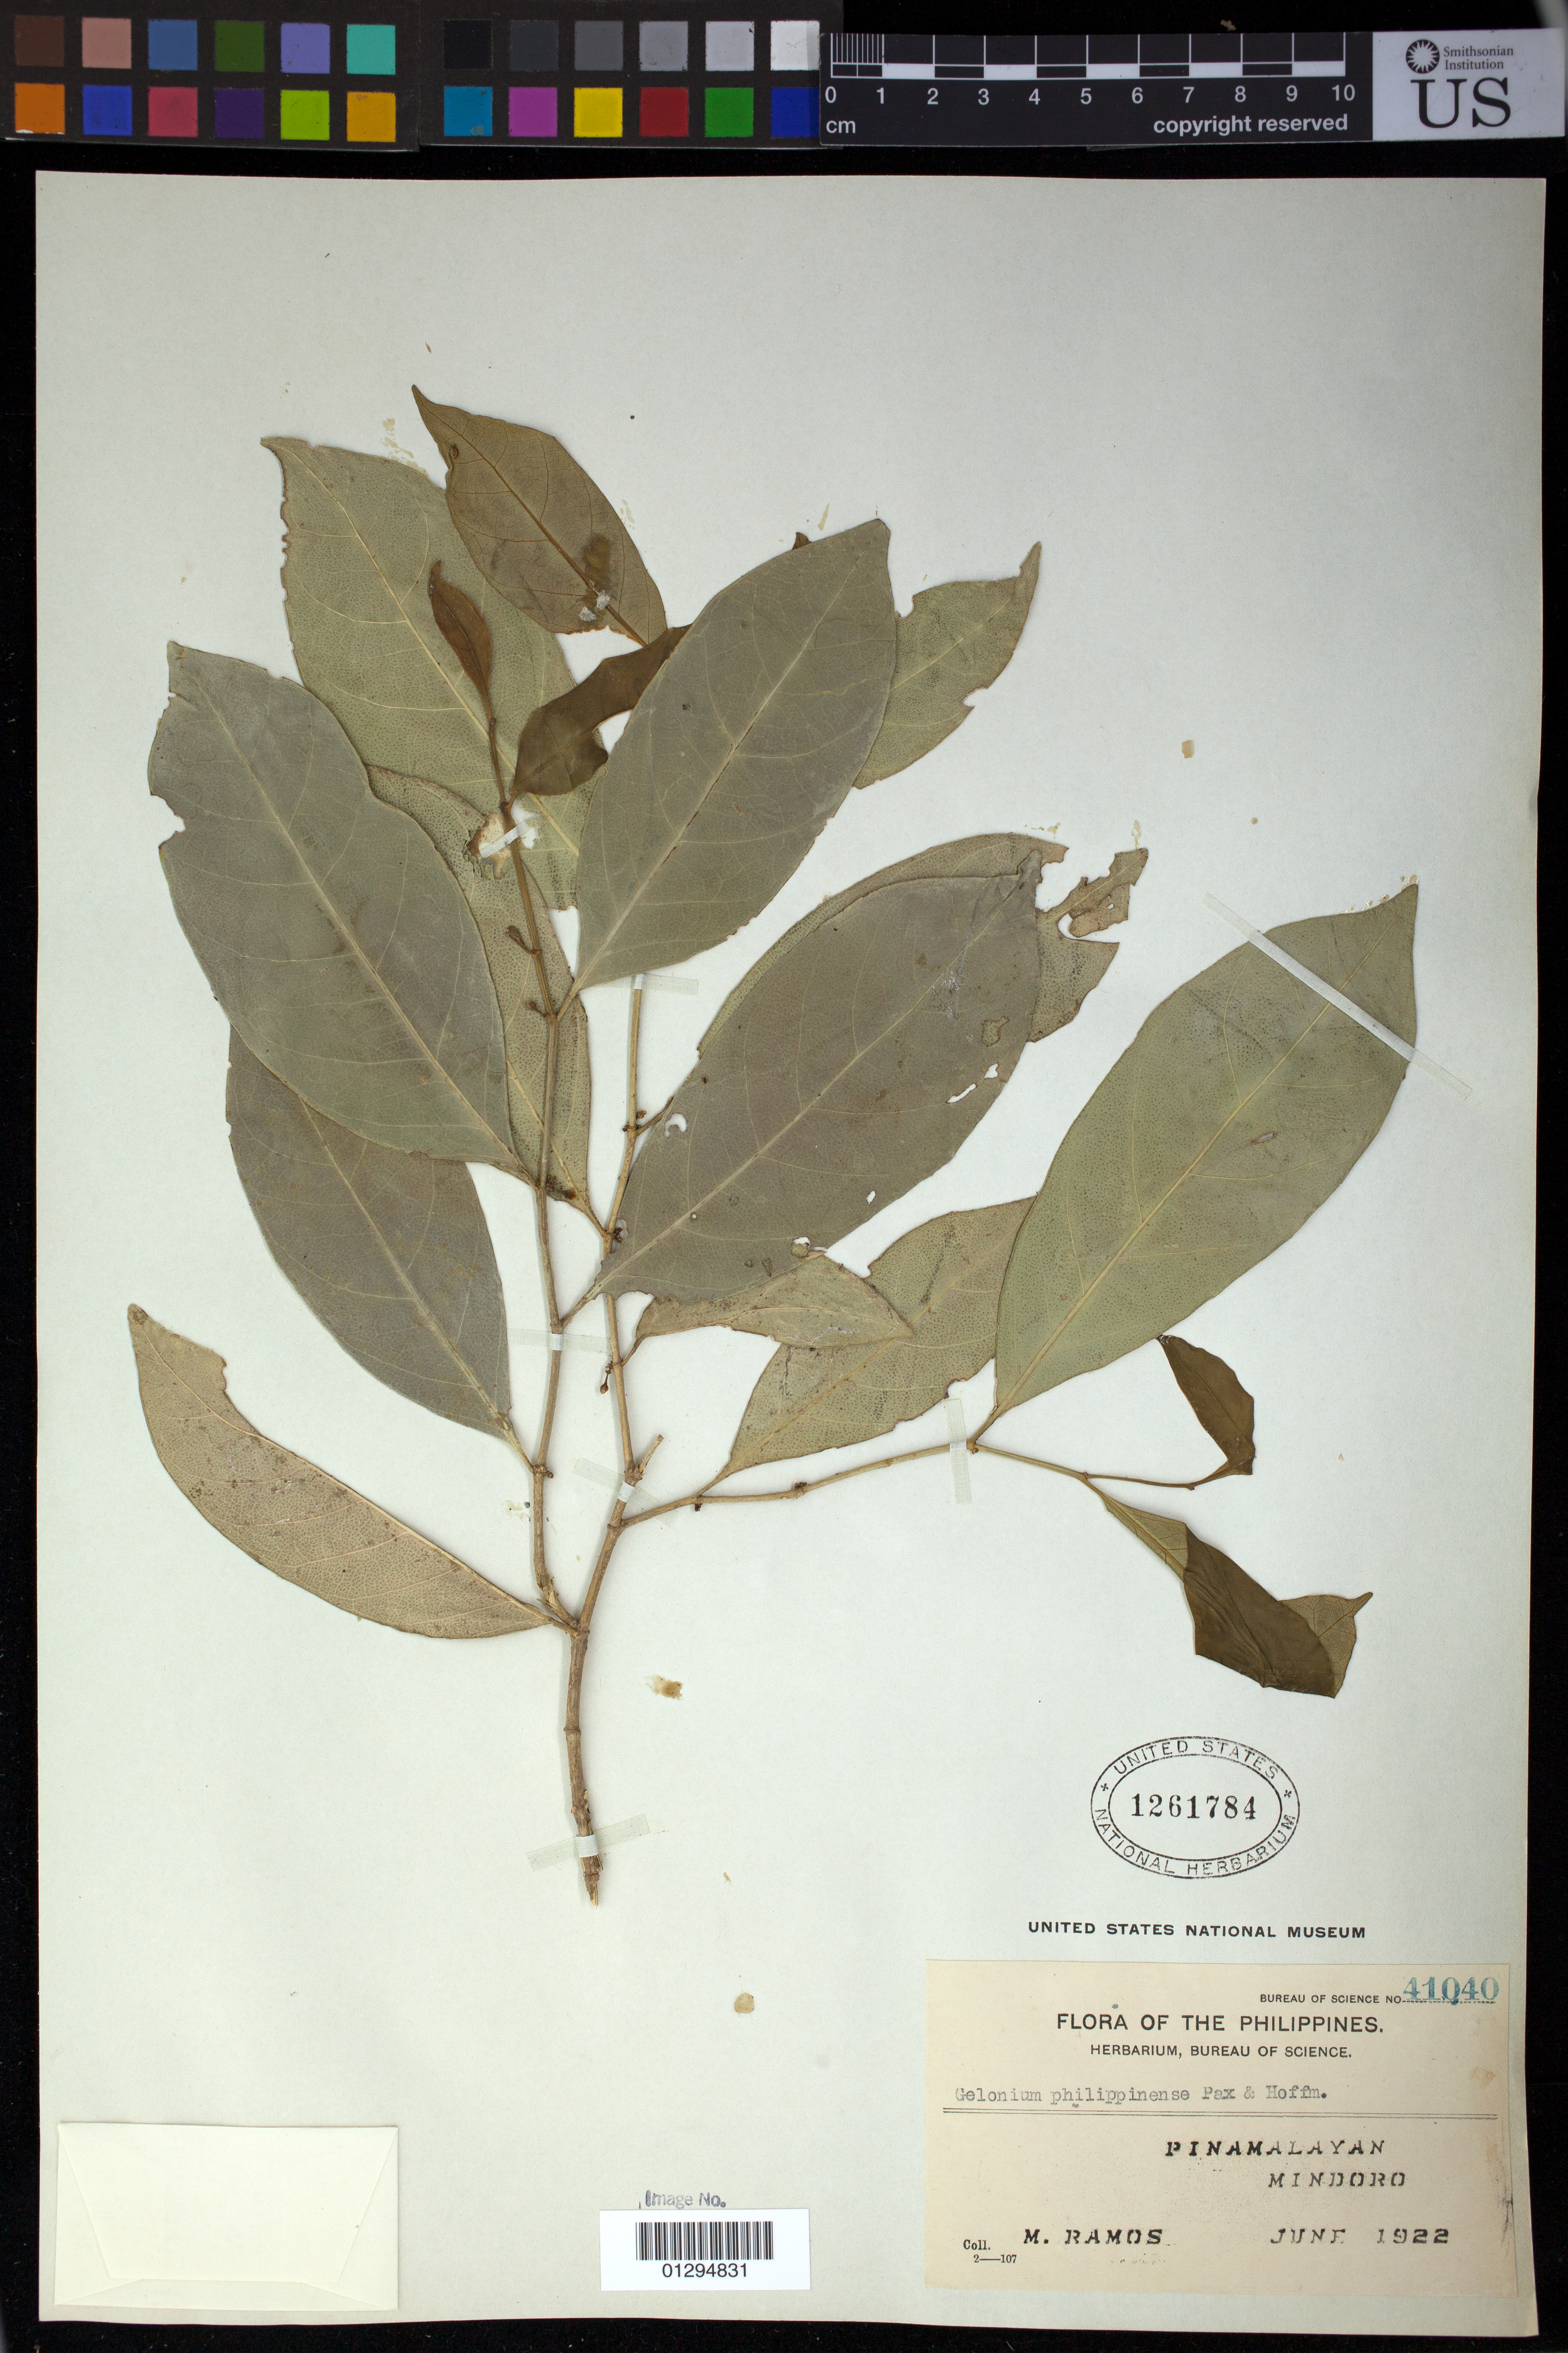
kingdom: Plantae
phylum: Tracheophyta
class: Magnoliopsida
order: Malpighiales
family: Euphorbiaceae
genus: Suregada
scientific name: Suregada philippinensis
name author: (Pax & K. Hoffm.) Croizat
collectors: M. Ramos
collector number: Bur. Sci. 41040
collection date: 1922-06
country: Philippines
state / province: Mimaropa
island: Mindoro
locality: Pinamalayan, Mindoro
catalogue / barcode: US 1261784